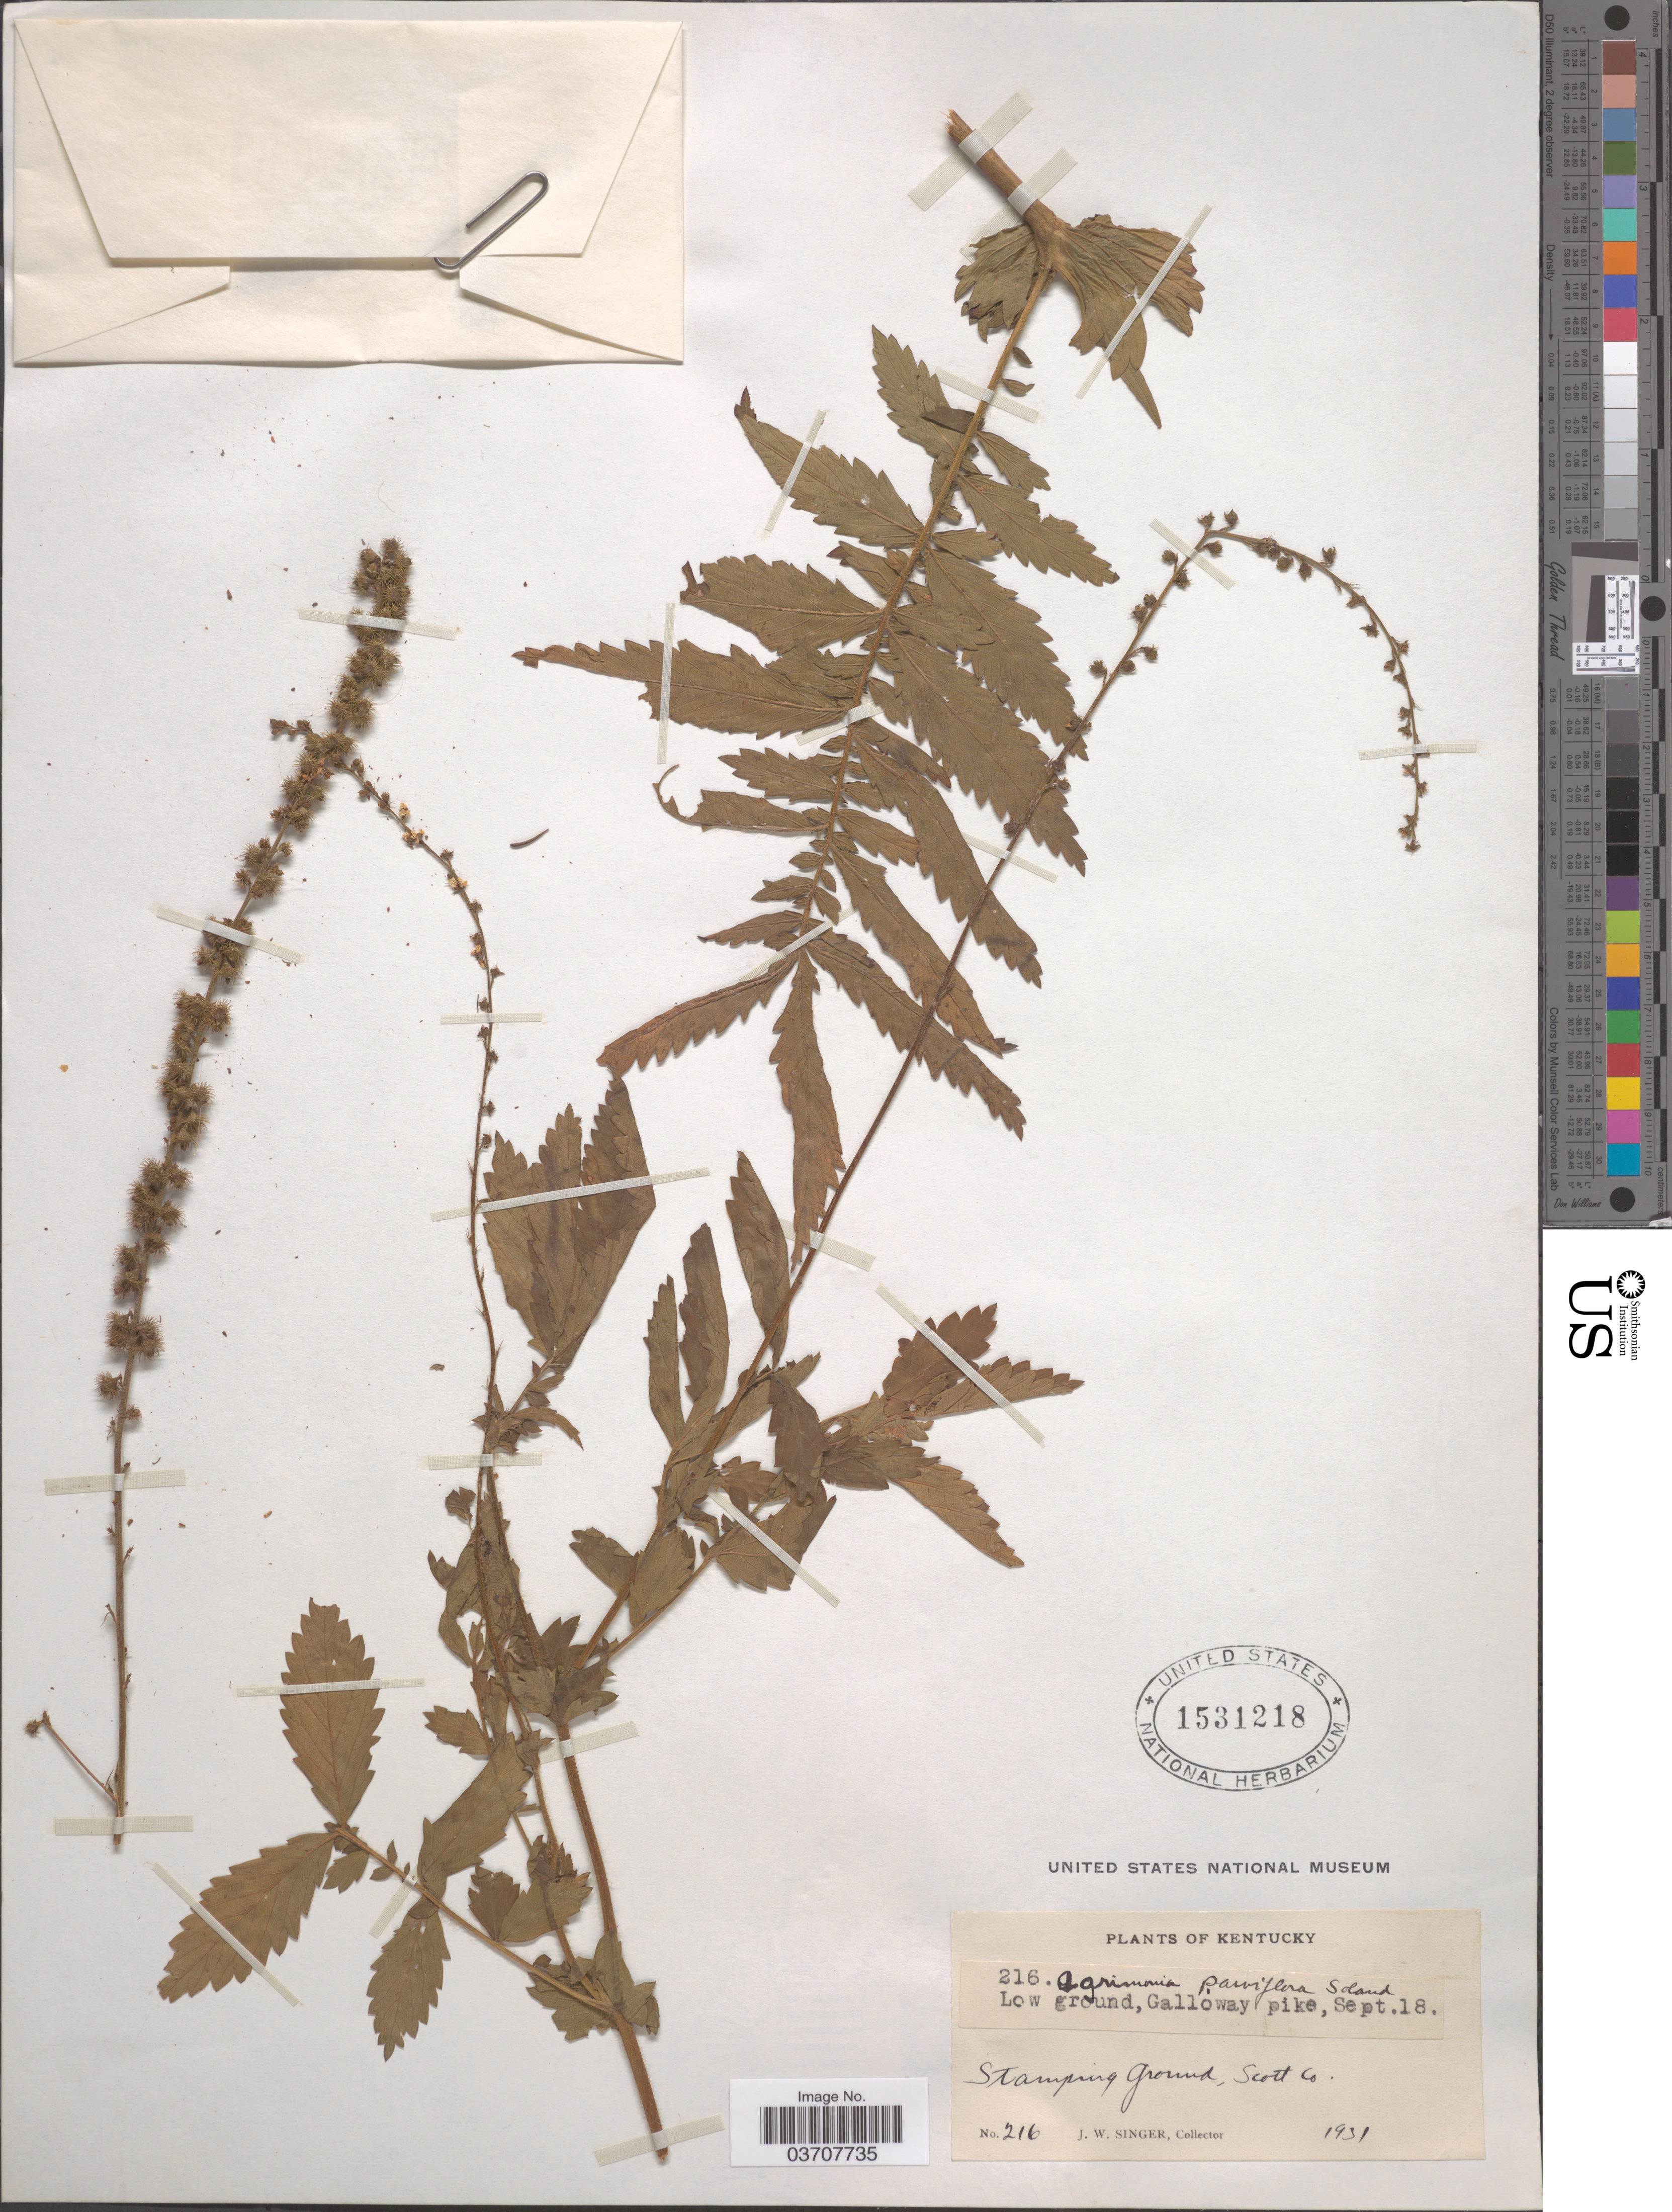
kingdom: Plantae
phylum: Tracheophyta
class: Magnoliopsida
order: Rosales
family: Rosaceae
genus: Agrimonia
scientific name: Agrimonia parviflora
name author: Aiton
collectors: J. EW. Singer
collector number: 216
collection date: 1931-09-18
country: United States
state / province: Kentucky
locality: Galloway pike. Stamping Ground, Scott Co.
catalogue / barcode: US 1531218